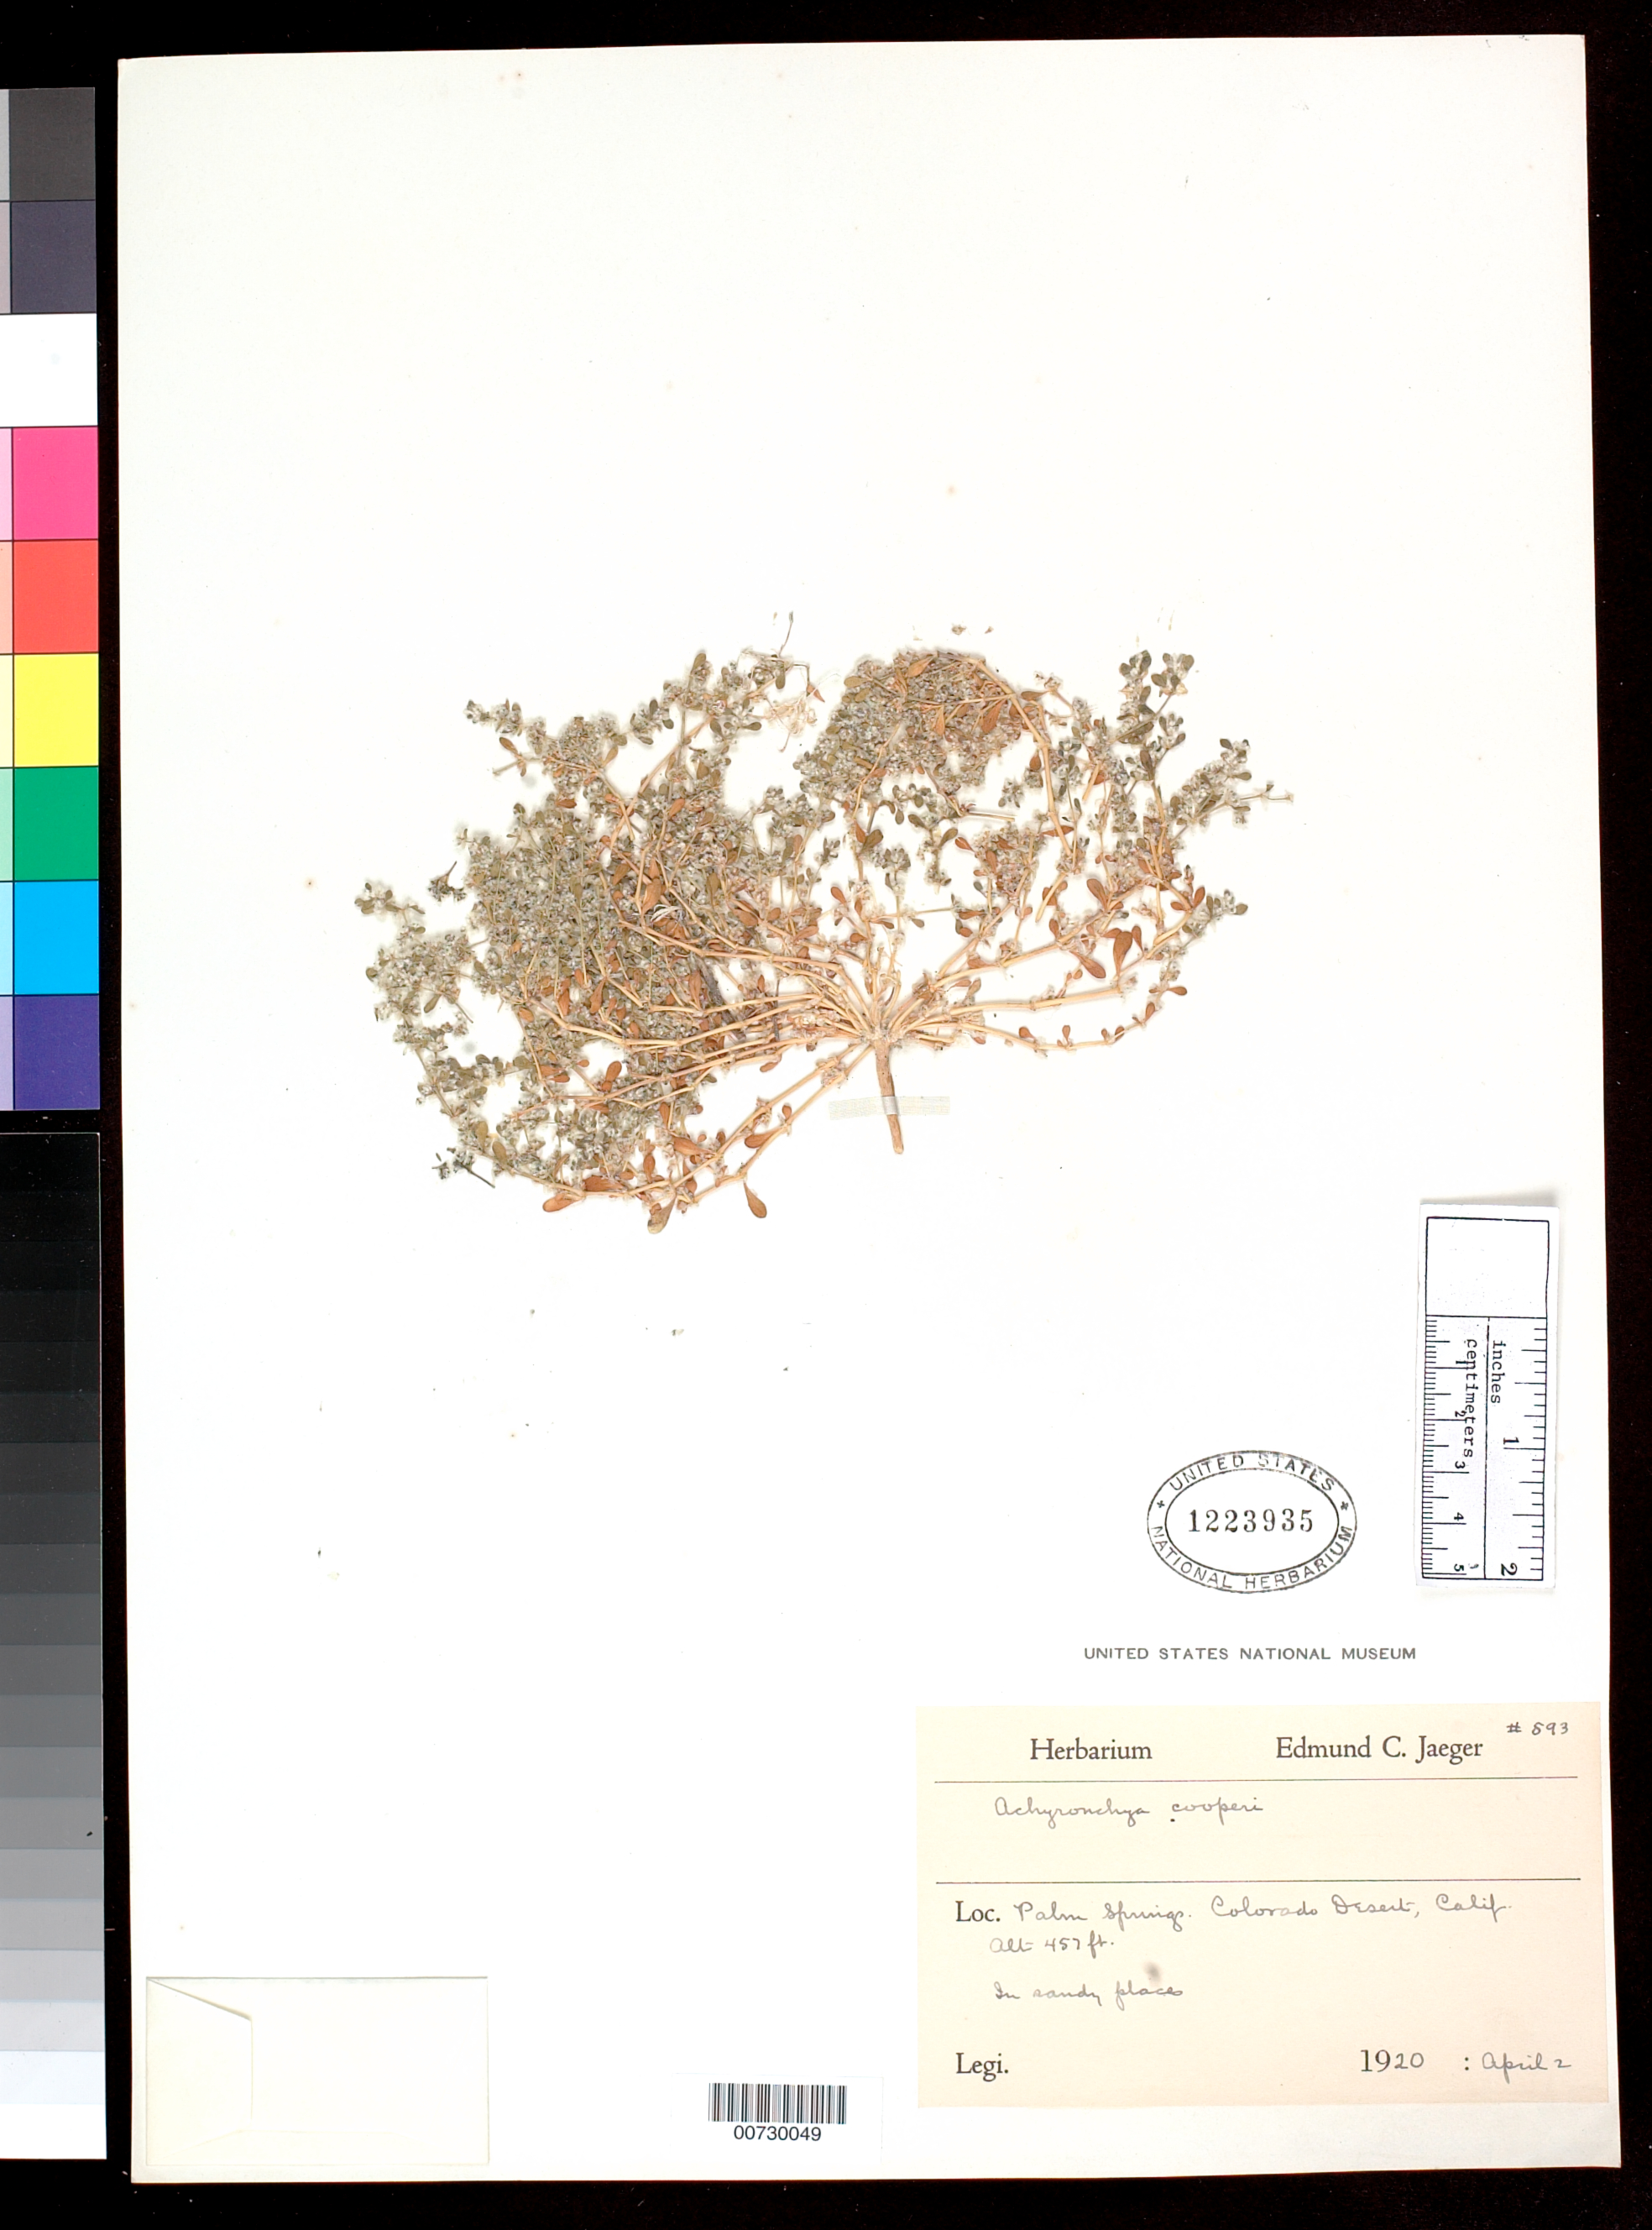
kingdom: Plantae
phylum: Tracheophyta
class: Magnoliopsida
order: Caryophyllales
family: Caryophyllaceae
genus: Achyronychia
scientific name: Achyronychia cooperi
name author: A. Gray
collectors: E. Jaeger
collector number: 593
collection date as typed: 2 Apr 1920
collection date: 1920-04-02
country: United States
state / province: California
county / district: Riverside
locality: Palm Springs. Colorado desert.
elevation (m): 139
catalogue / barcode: US 1223935